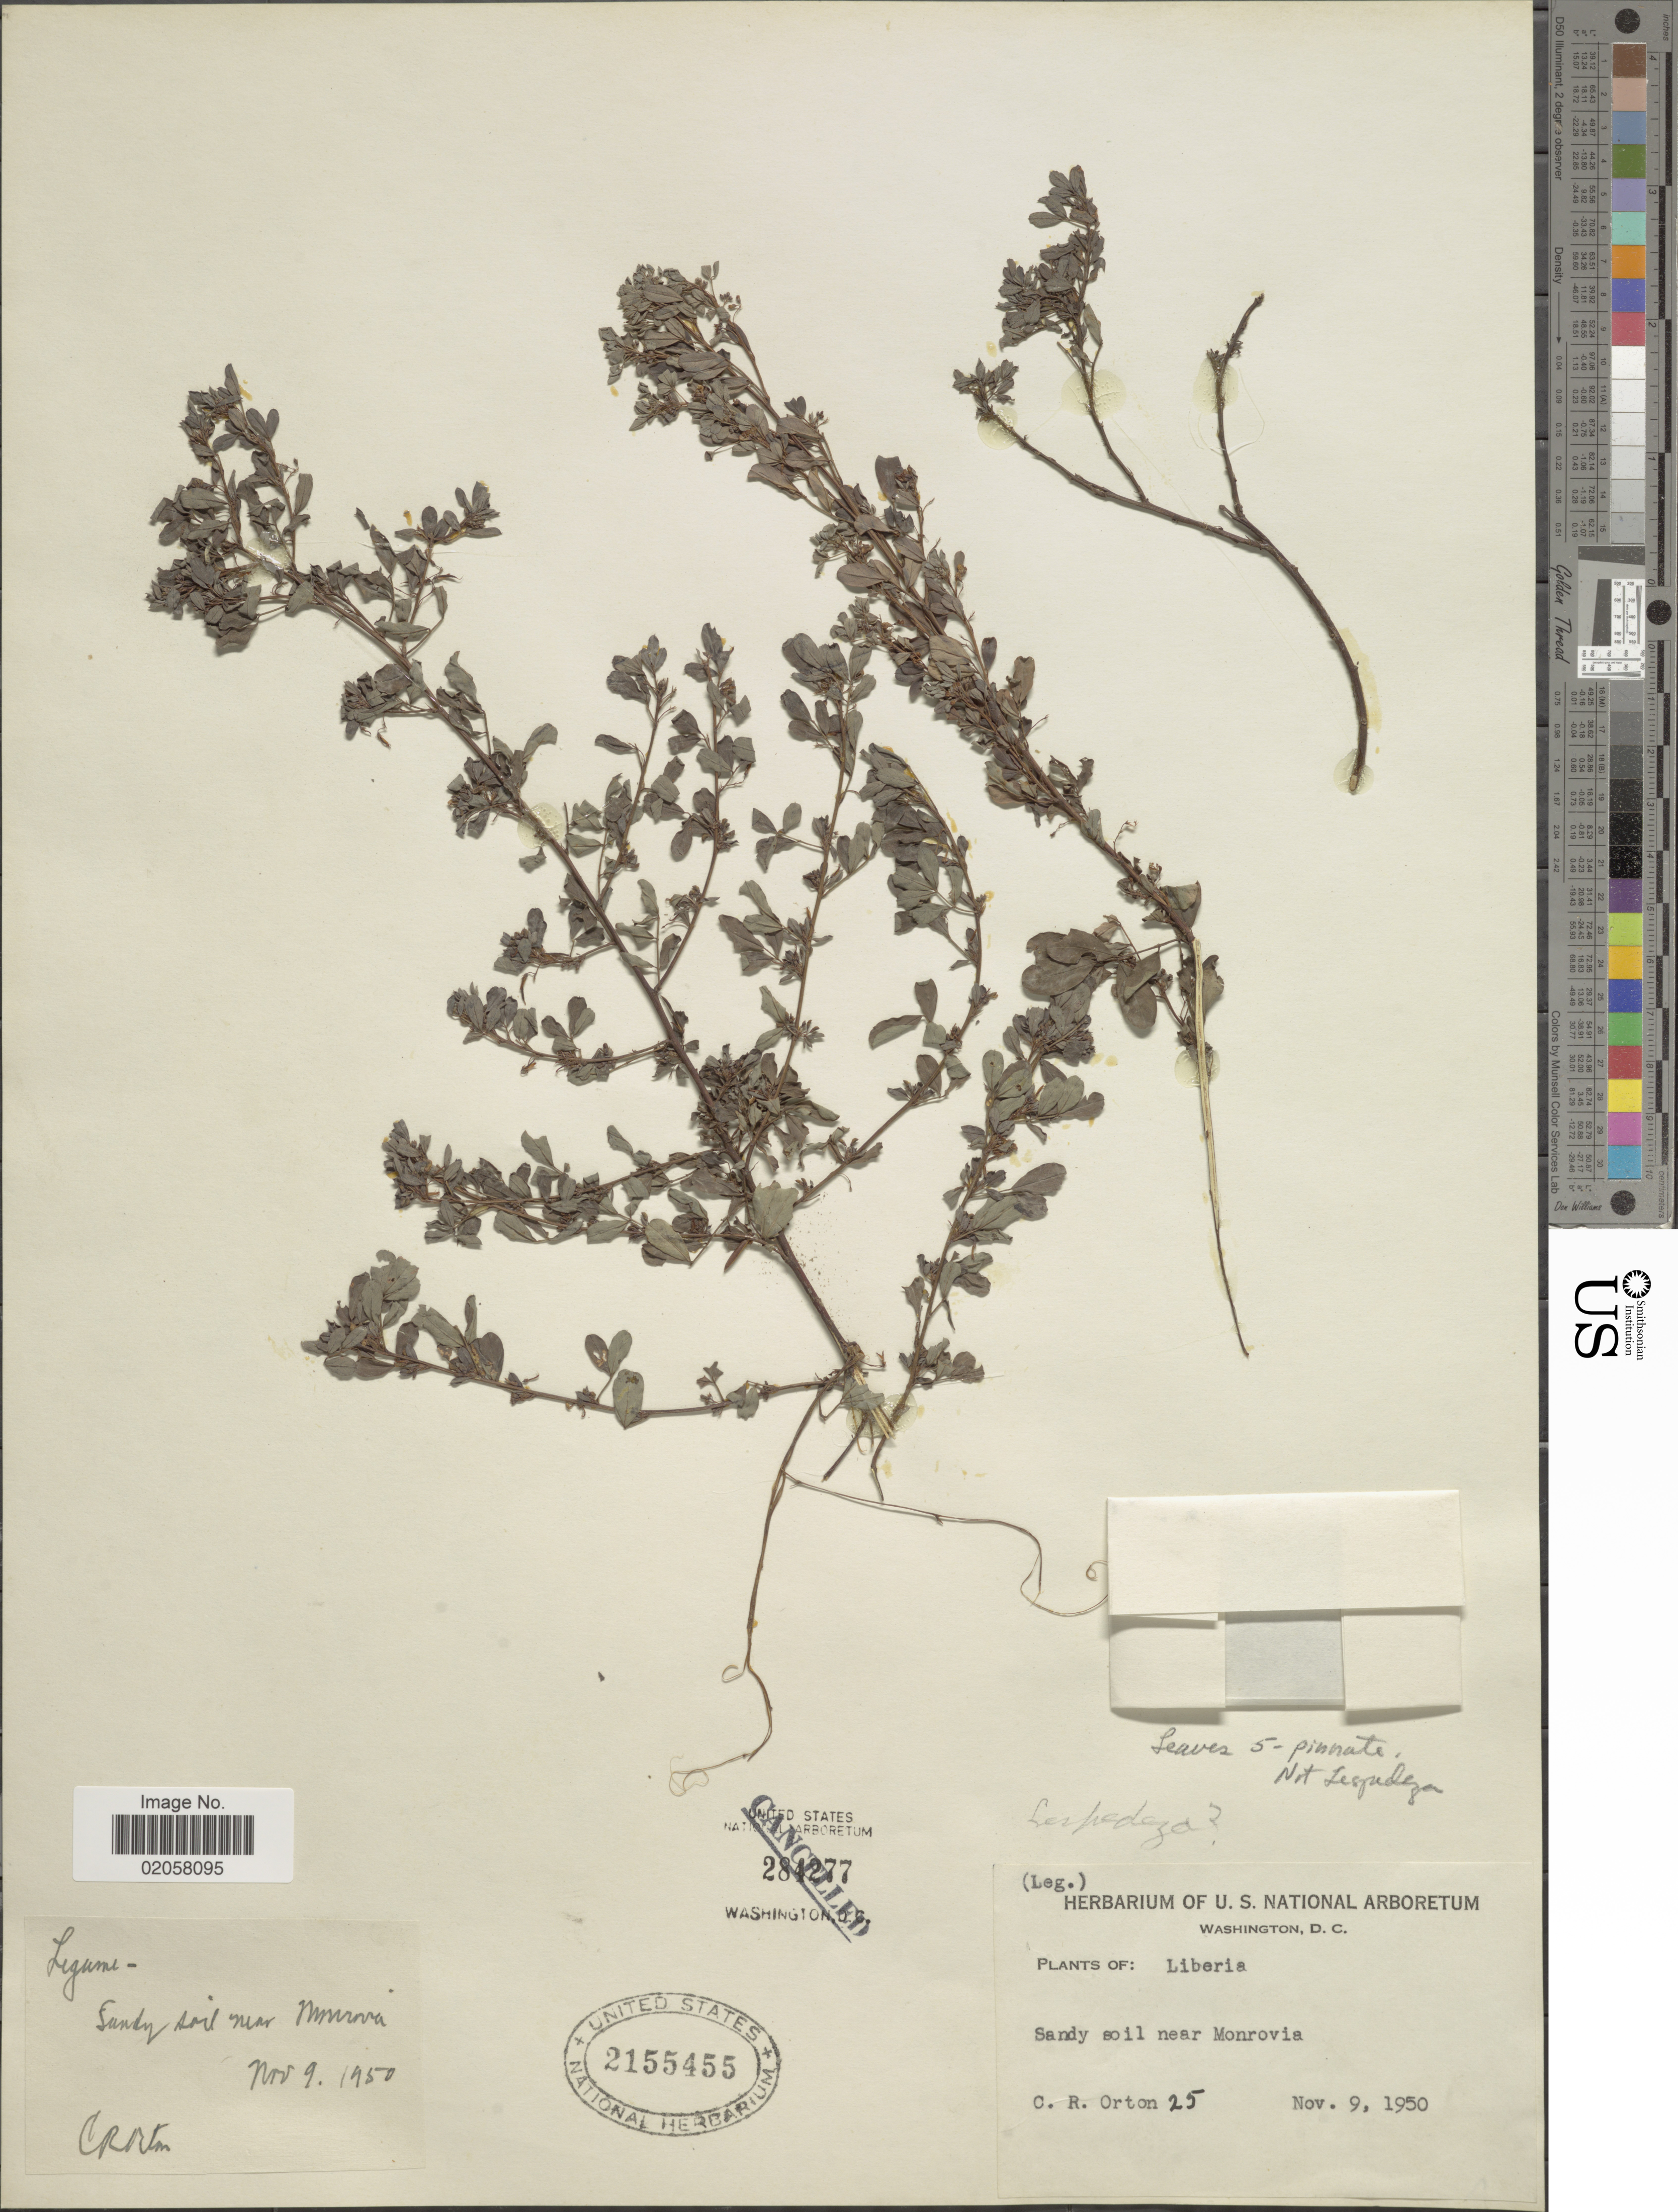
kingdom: Plantae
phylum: Tracheophyta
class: Magnoliopsida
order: Fabales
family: Fabaceae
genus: Lespedeza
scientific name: Lespedeza sp.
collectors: C. Orton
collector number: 25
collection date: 1950-11-09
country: Liberia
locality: Sandy soil near Monrovia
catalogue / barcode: US 2155455